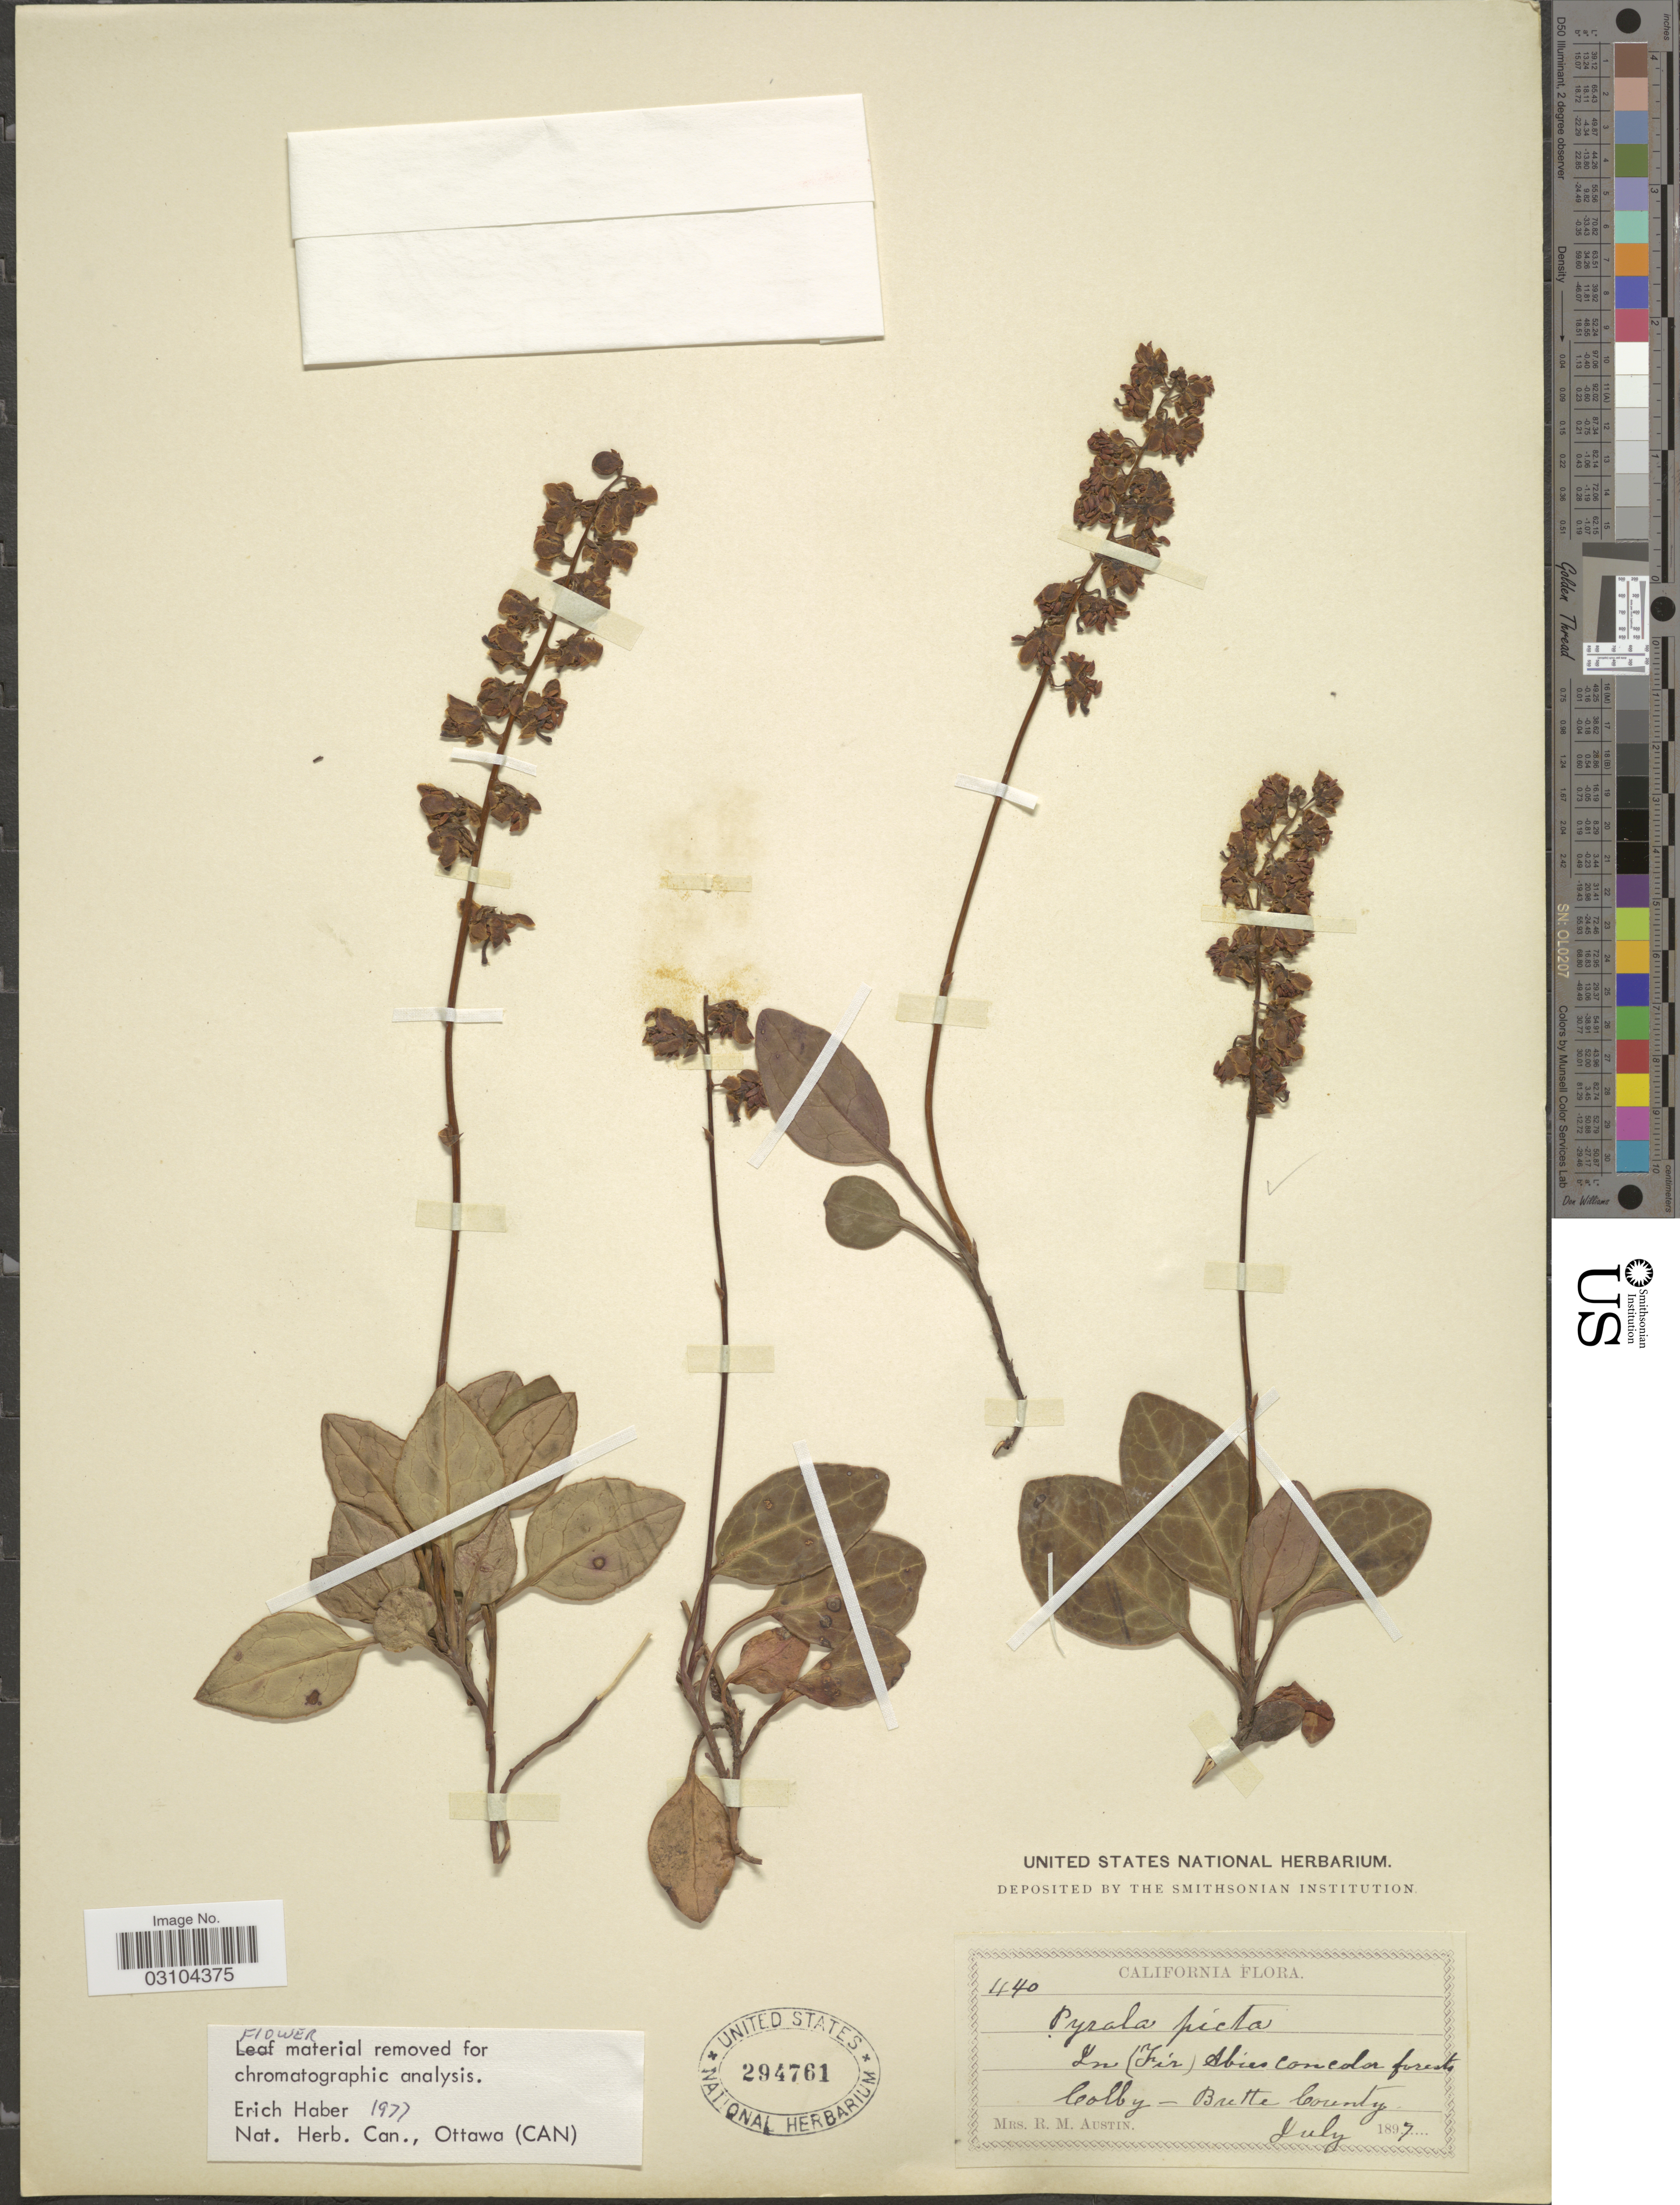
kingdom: Plantae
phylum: Tracheophyta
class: Magnoliopsida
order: Ericales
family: Ericaceae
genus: Pyrola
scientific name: Pyrola picta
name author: Sm. in Rees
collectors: R. Austin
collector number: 440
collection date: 1897-07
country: United States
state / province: California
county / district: Butte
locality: Colby-Butte County.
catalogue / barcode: US 294761